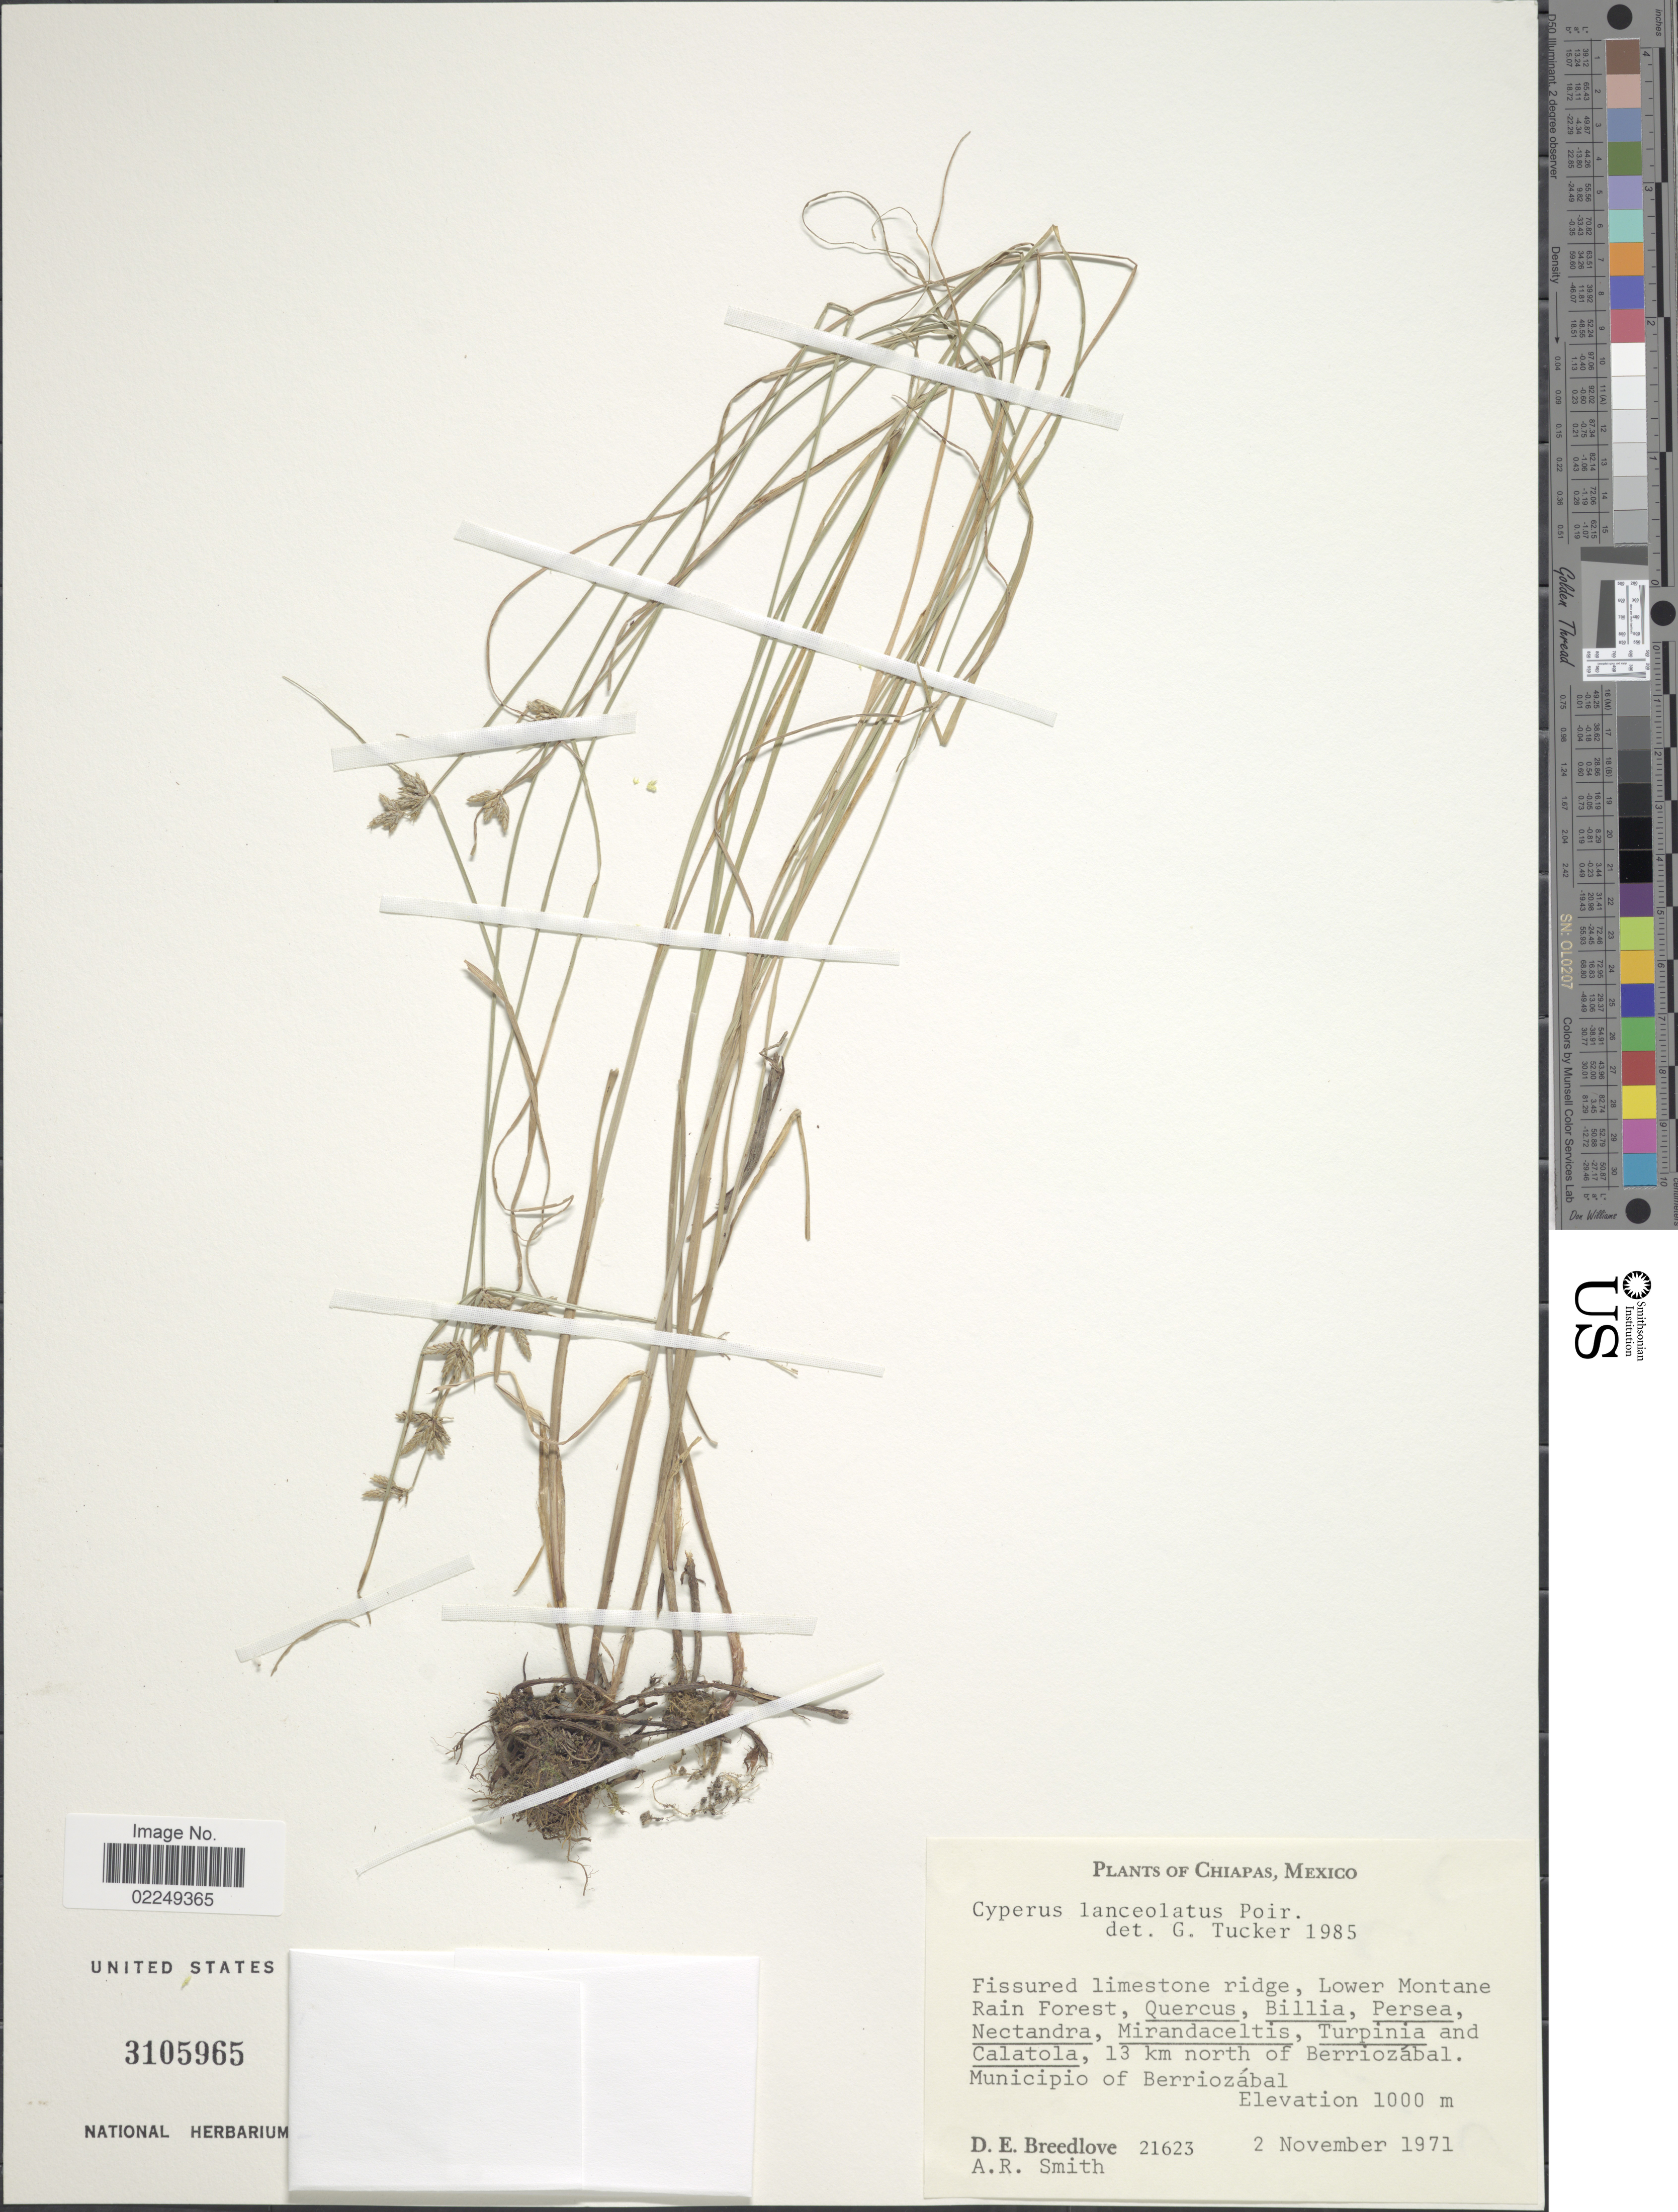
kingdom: Plantae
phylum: Tracheophyta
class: Liliopsida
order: Poales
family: Cyperaceae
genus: Cyperus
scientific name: Cyperus lanceolatus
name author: Poir.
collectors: D. E. Breedlove & A. R. Smith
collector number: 21623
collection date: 1971-11-02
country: Mexico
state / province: Chiapas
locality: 13 km north of Berriozabal, Municipio of Berriozabal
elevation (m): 1000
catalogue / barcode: US 3105965